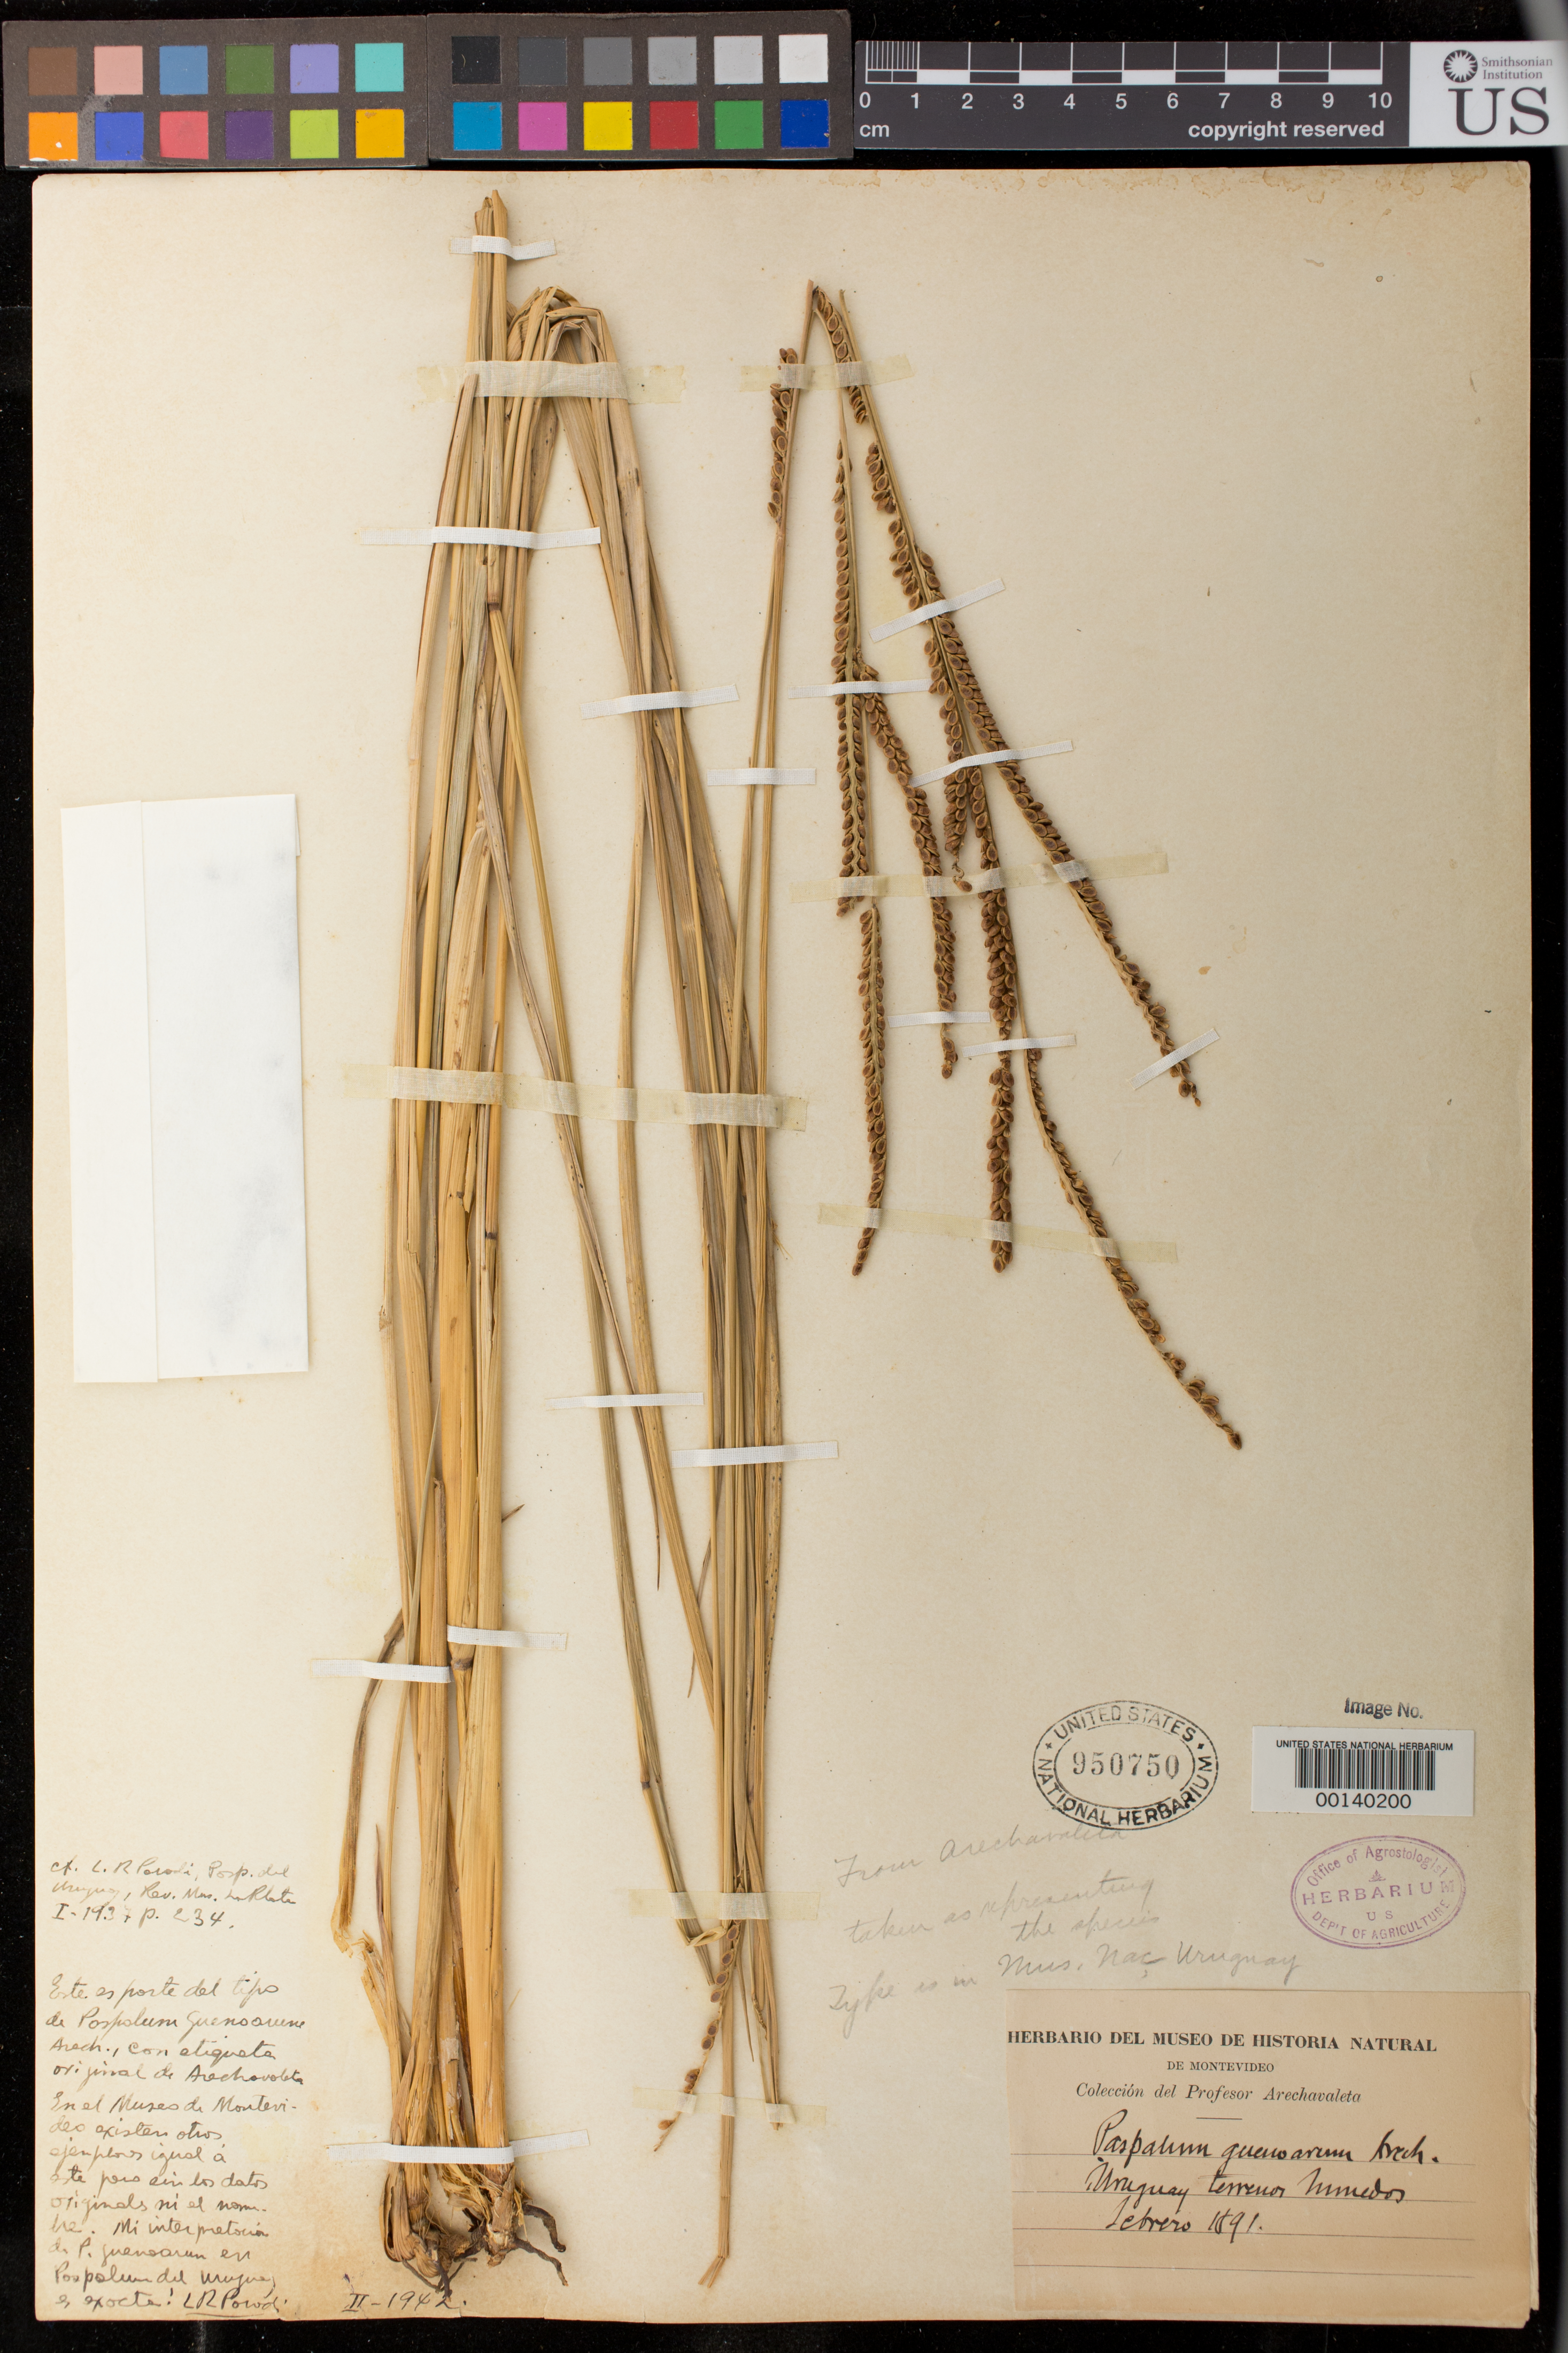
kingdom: Plantae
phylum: Tracheophyta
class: Liliopsida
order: Poales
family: Poaceae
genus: Paspalum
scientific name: Paspalum guenoarum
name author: Arechav.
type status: Isotype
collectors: J. Arechavaleta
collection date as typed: Feb 1891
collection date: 1891-02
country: Uruguay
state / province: Soriano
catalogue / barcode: US 950750